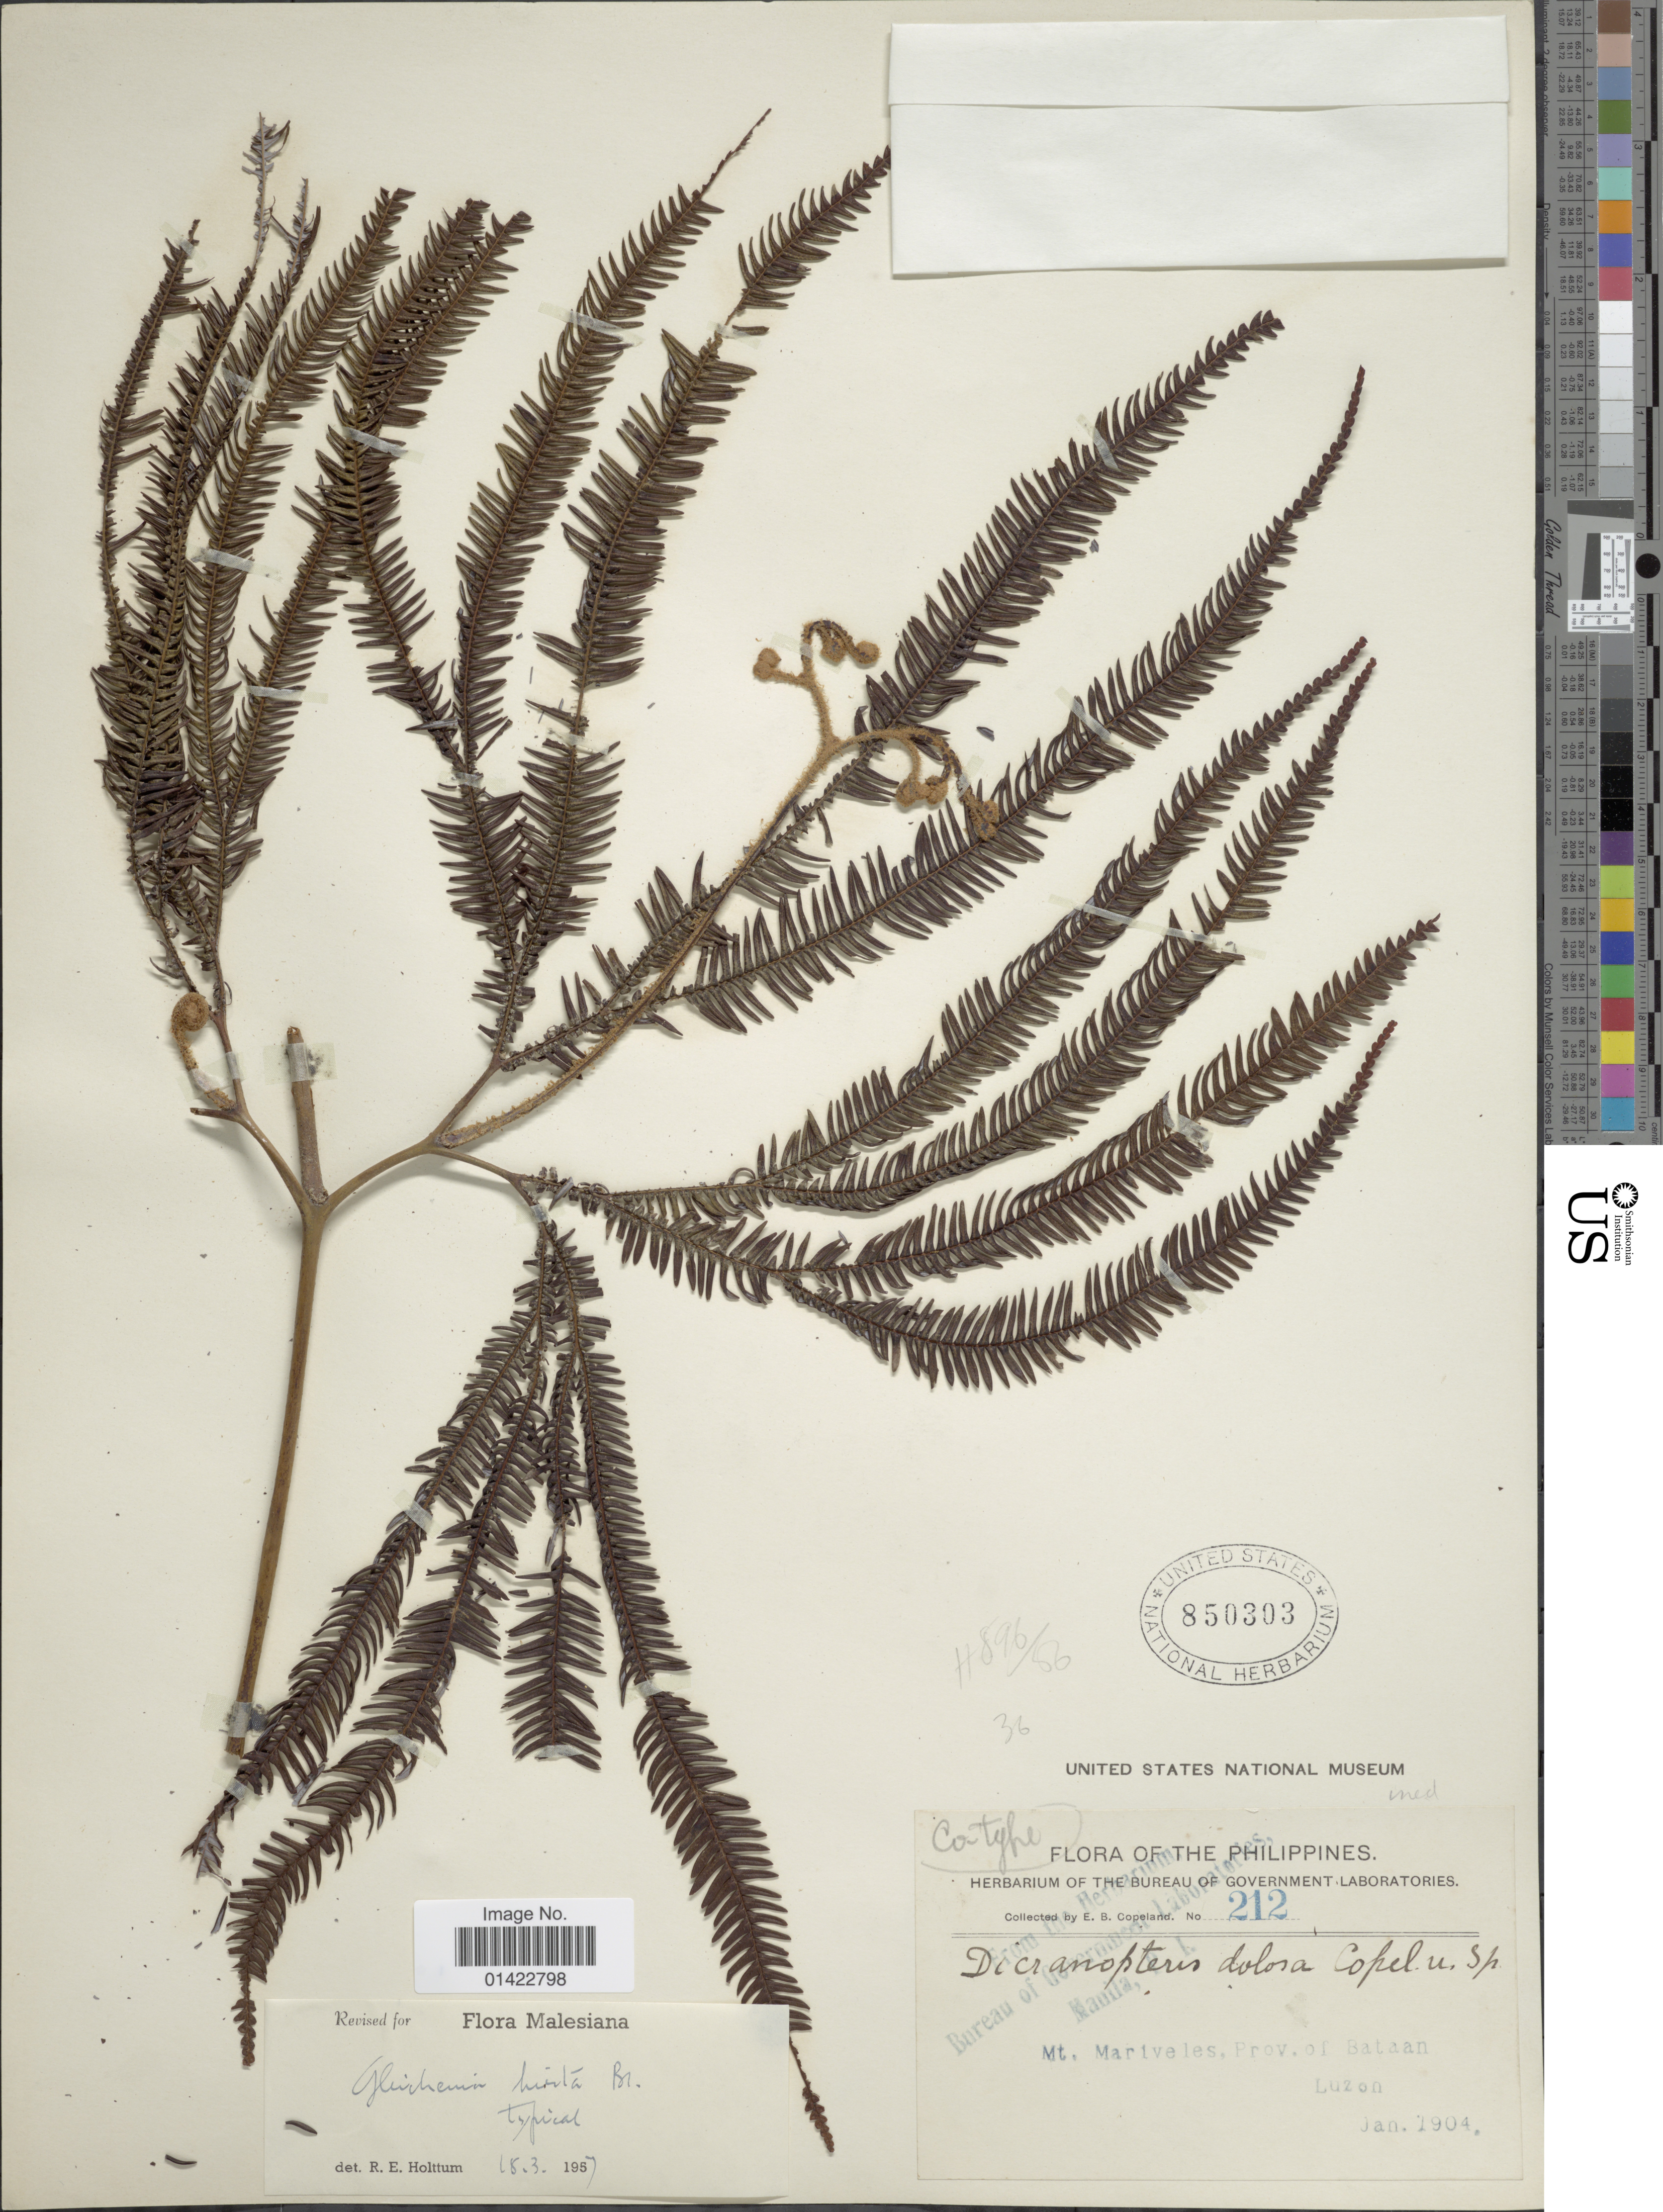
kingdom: Plantae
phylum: Tracheophyta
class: Polypodiopsida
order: Gleicheniales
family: Gleicheniaceae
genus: Sticherus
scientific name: Sticherus hirtus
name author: (Blume) Ching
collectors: E. B. Copeland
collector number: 212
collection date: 1904-01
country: Philippines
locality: Mt. Mariveles, Prov. of Bataan. Luzon.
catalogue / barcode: US 850303